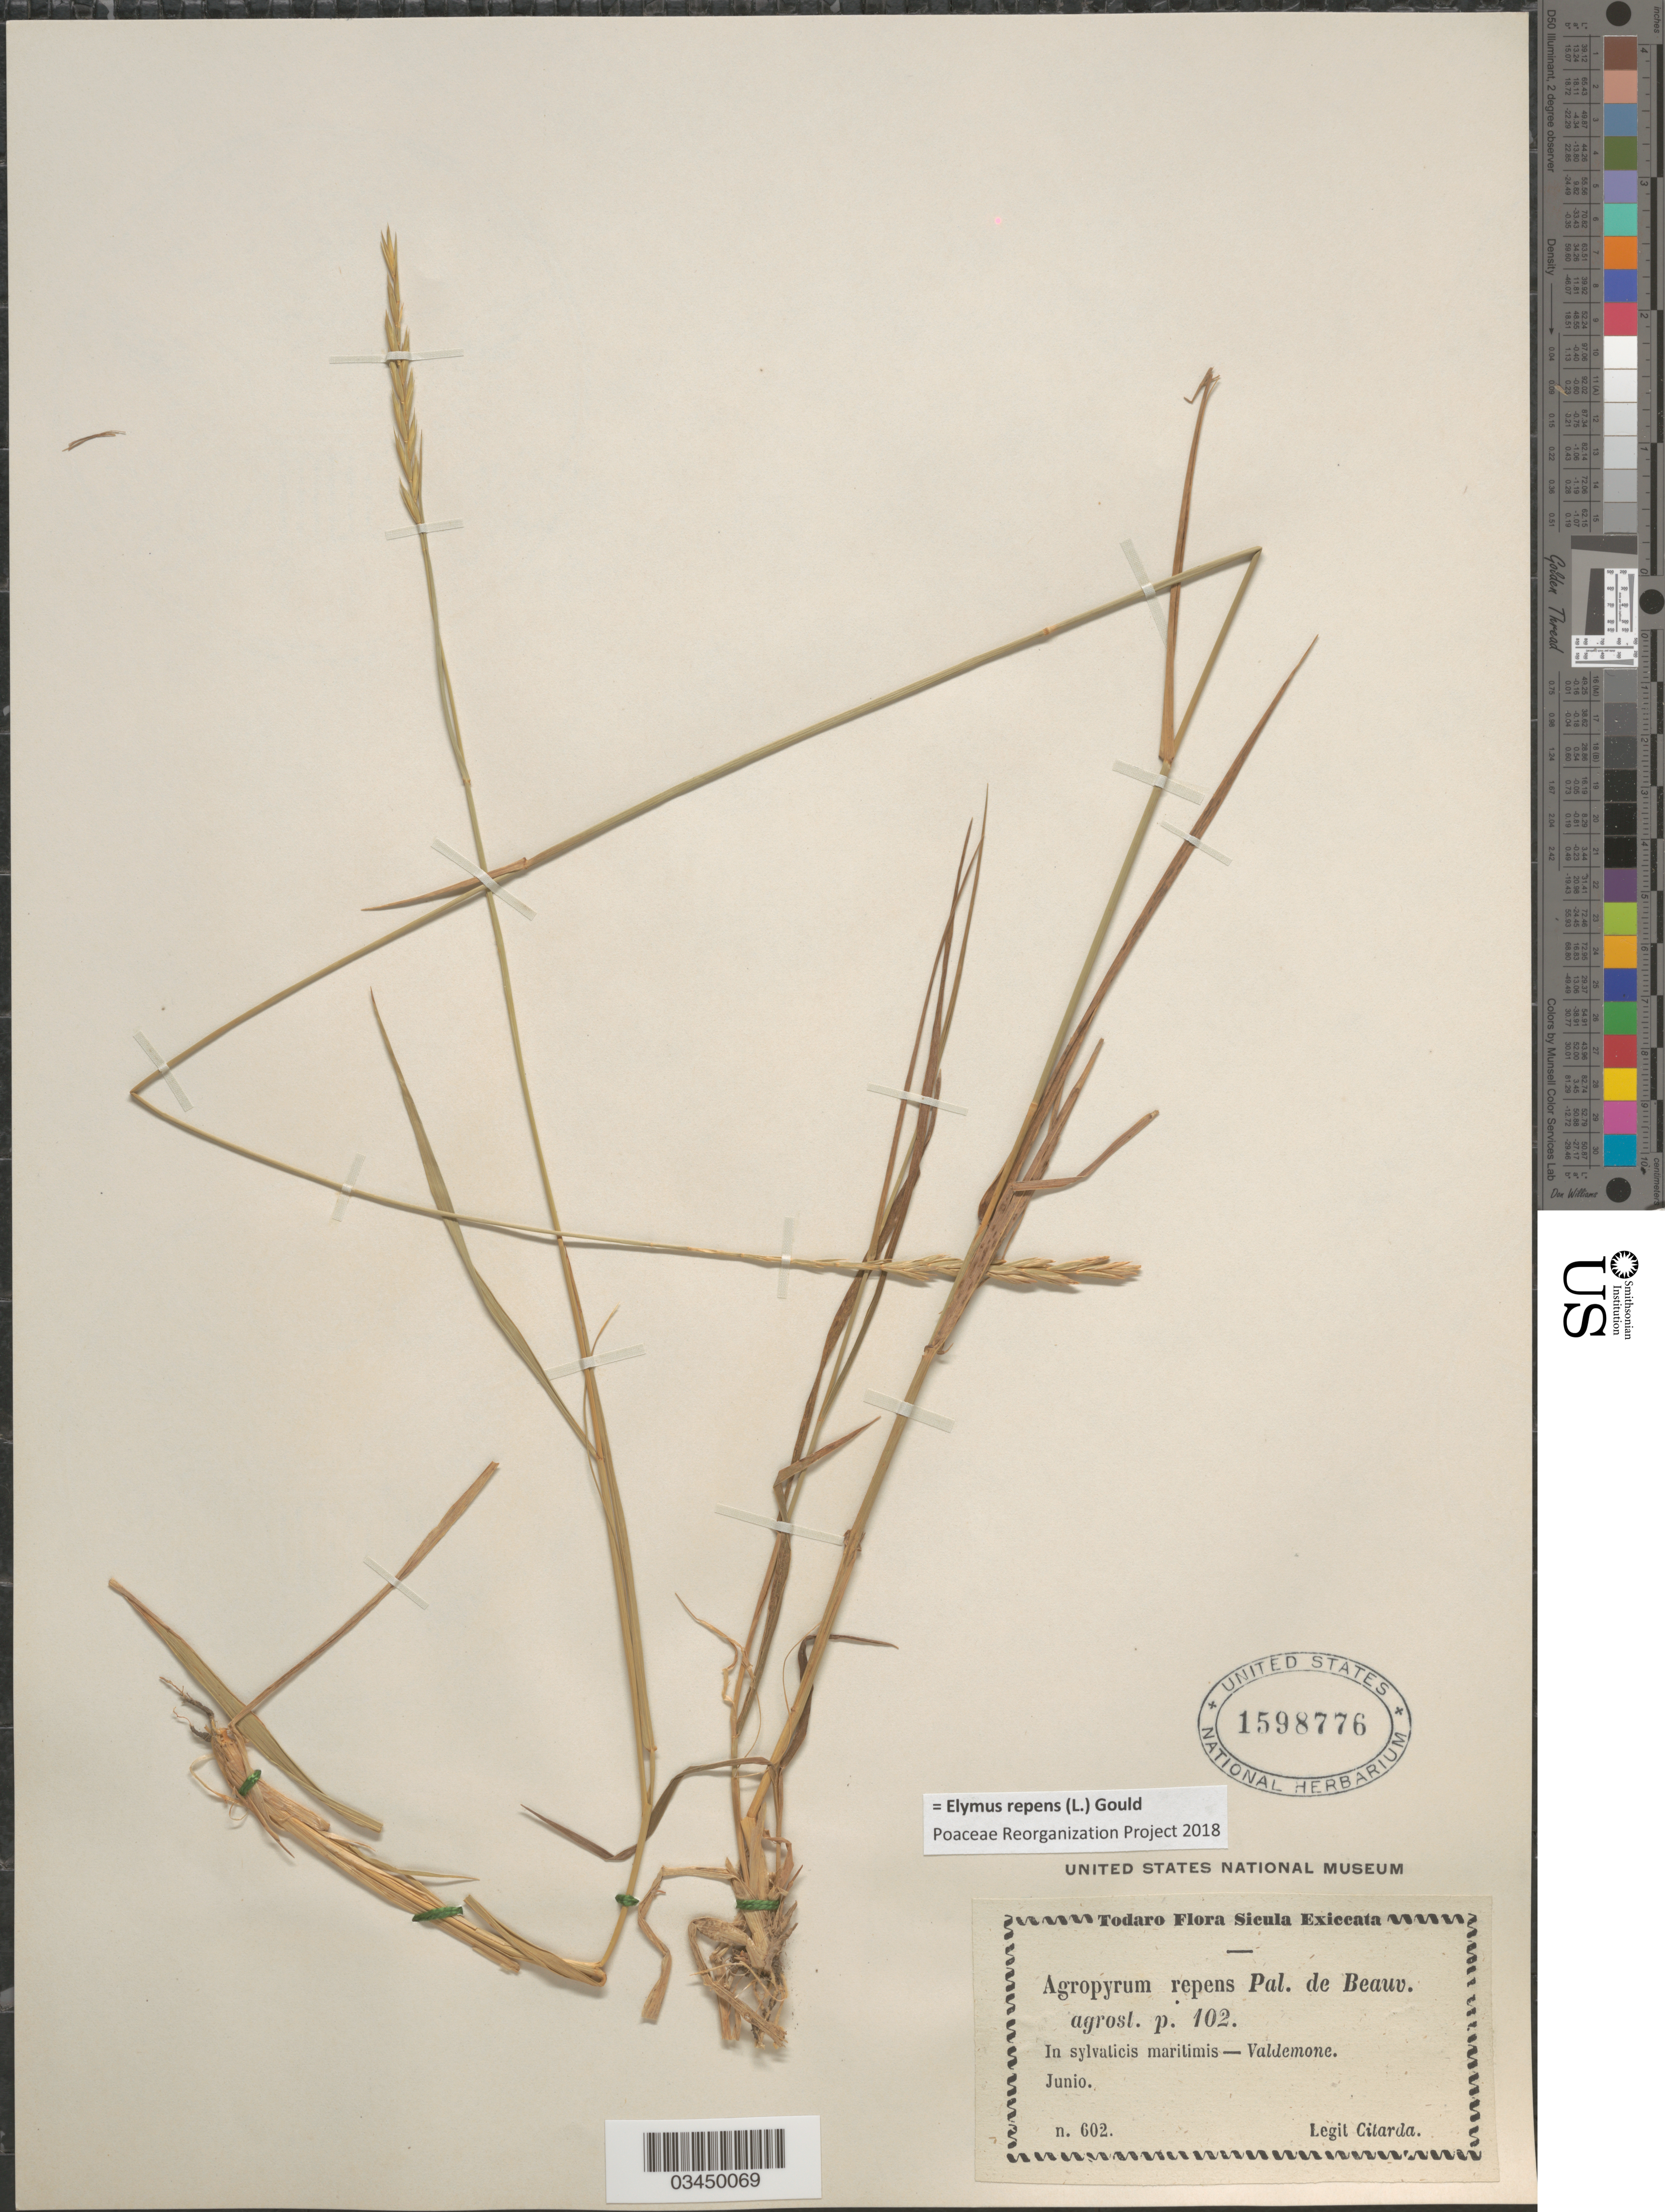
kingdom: Plantae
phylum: Tracheophyta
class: Liliopsida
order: Poales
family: Poaceae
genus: Elymus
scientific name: Elymus repens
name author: (L.) Gould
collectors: Citarda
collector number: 602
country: Italy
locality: Sicula. In sylvaticis maritimis - Valdemone.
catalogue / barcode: US 1598776